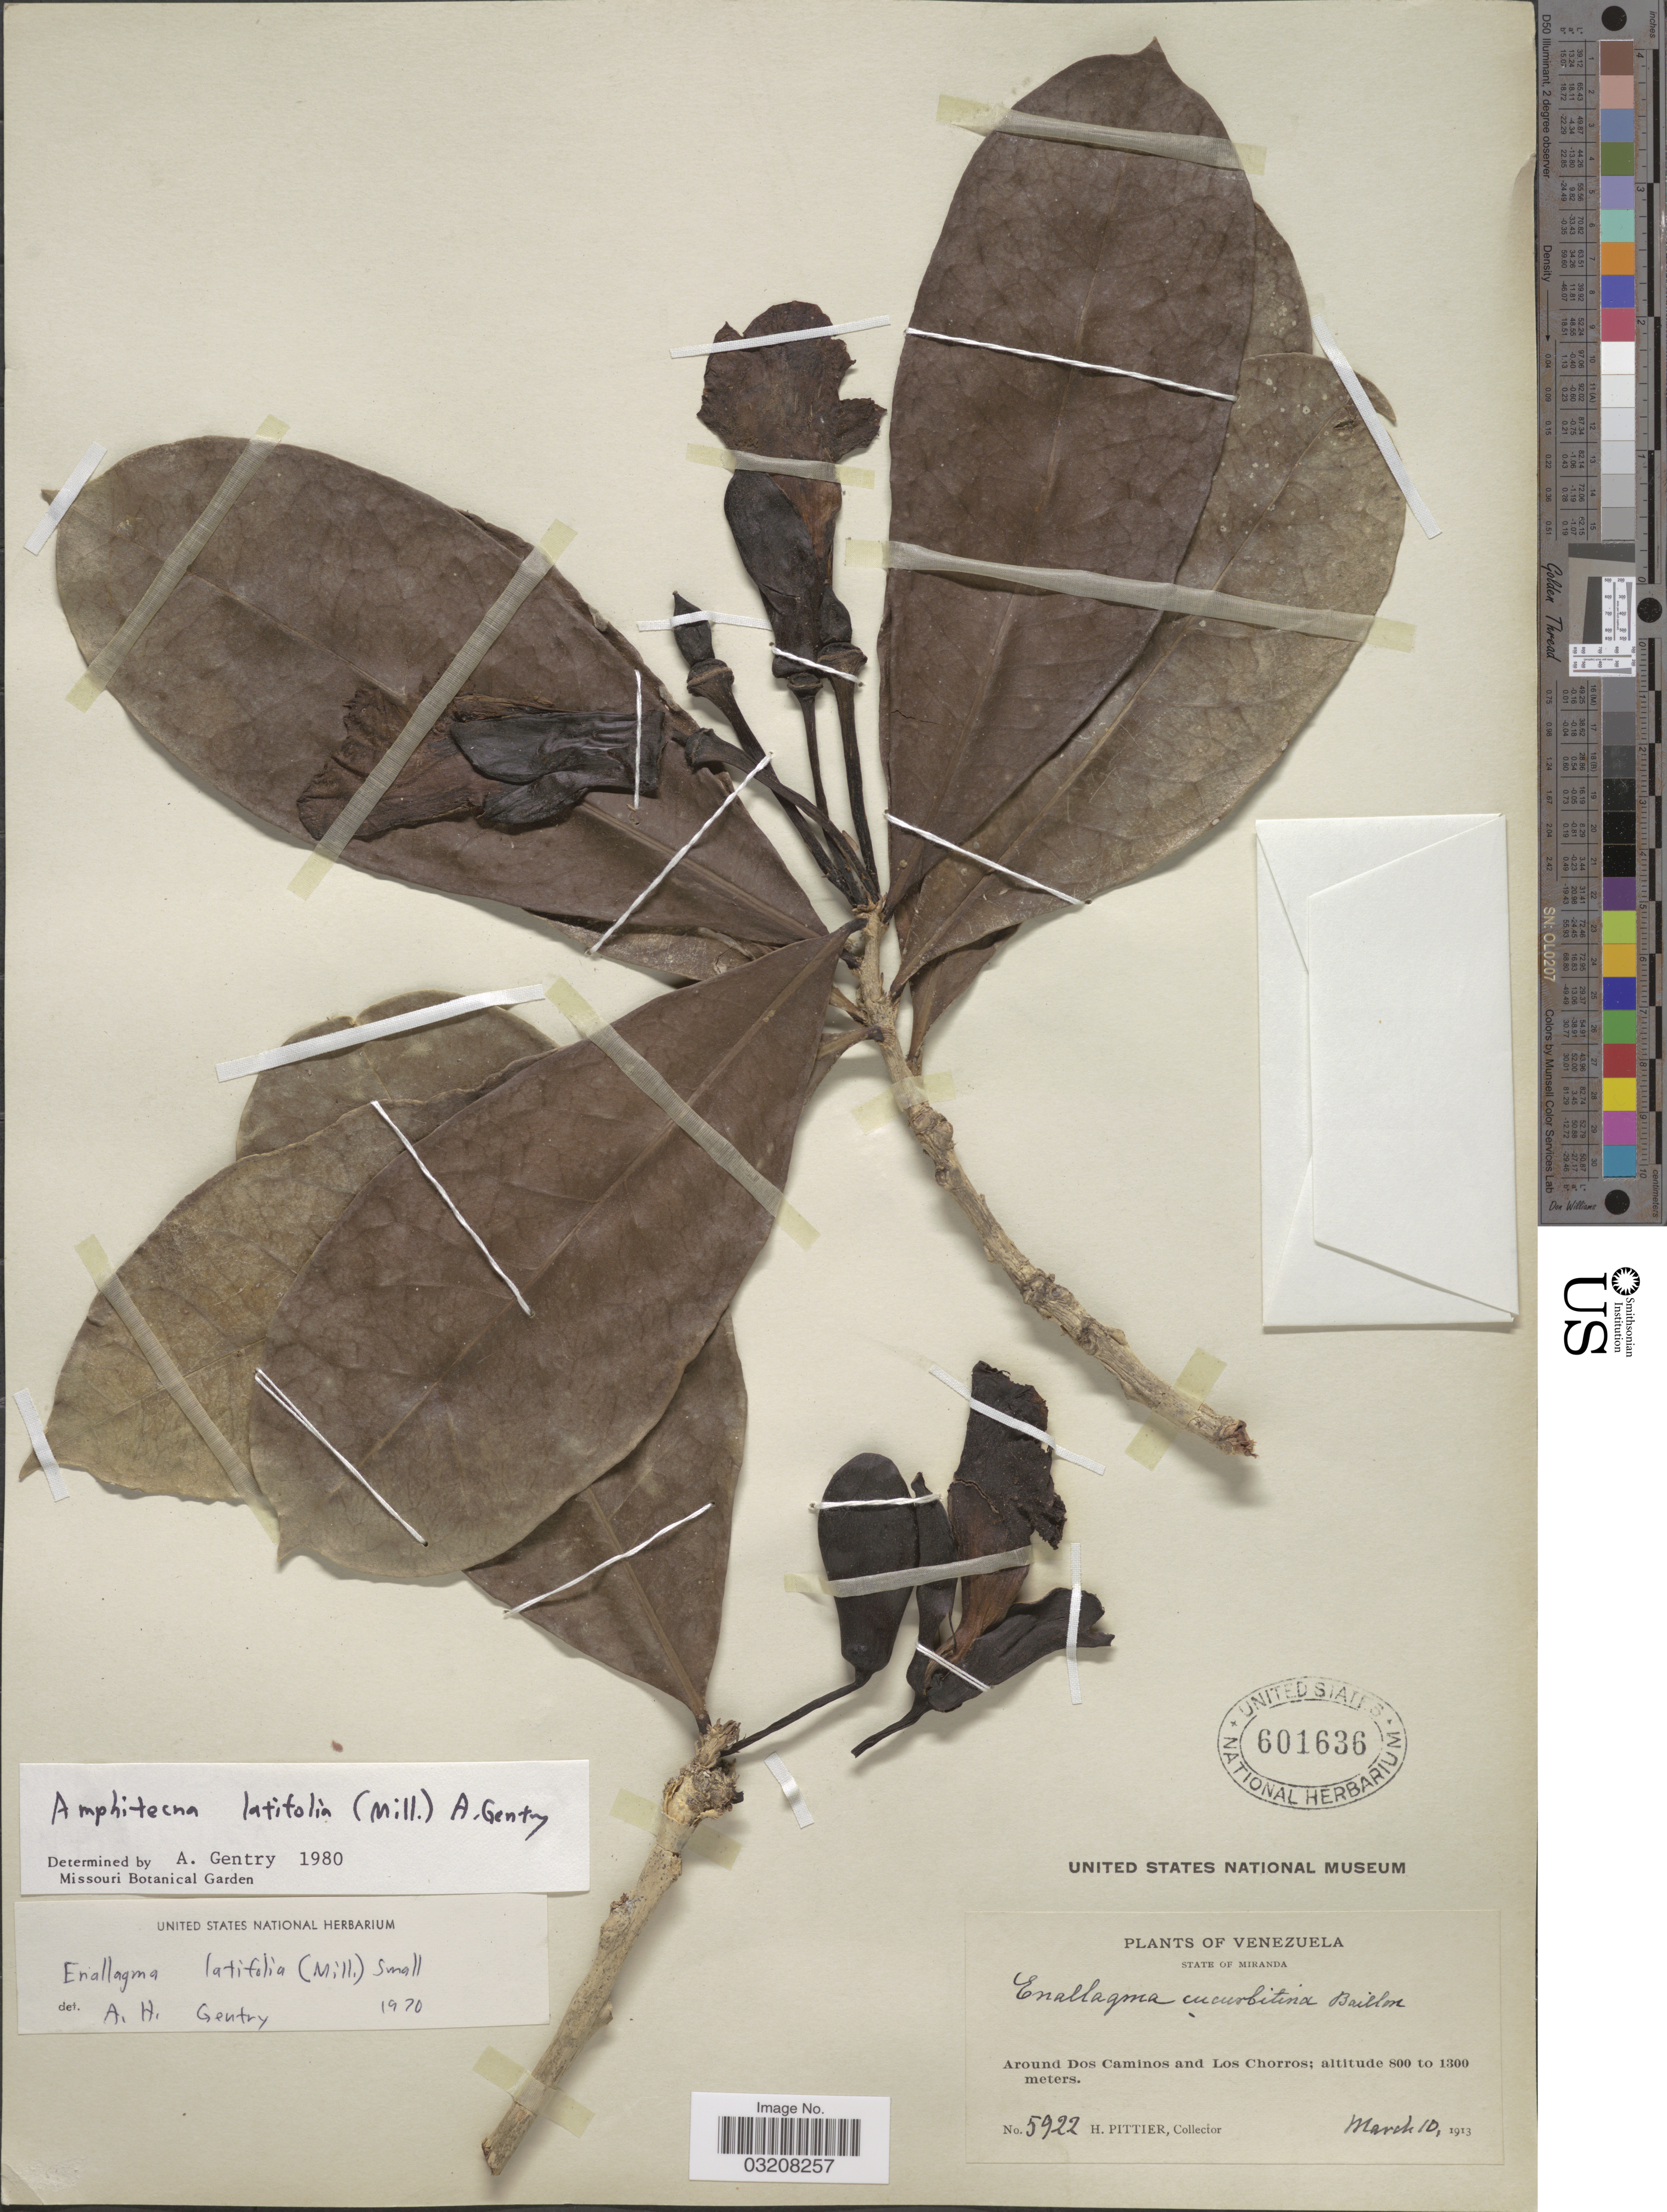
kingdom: Plantae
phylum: Tracheophyta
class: Magnoliopsida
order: Lamiales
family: Bignoniaceae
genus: Amphitecna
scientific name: Amphitecna latifolia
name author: (Mill.) A.H. Gentry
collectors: H. F. Pittier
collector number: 5922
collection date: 1913-03-10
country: Venezuela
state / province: Miranda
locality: Around Dos Caminos and Los Chorros.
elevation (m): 800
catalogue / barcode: US 601636